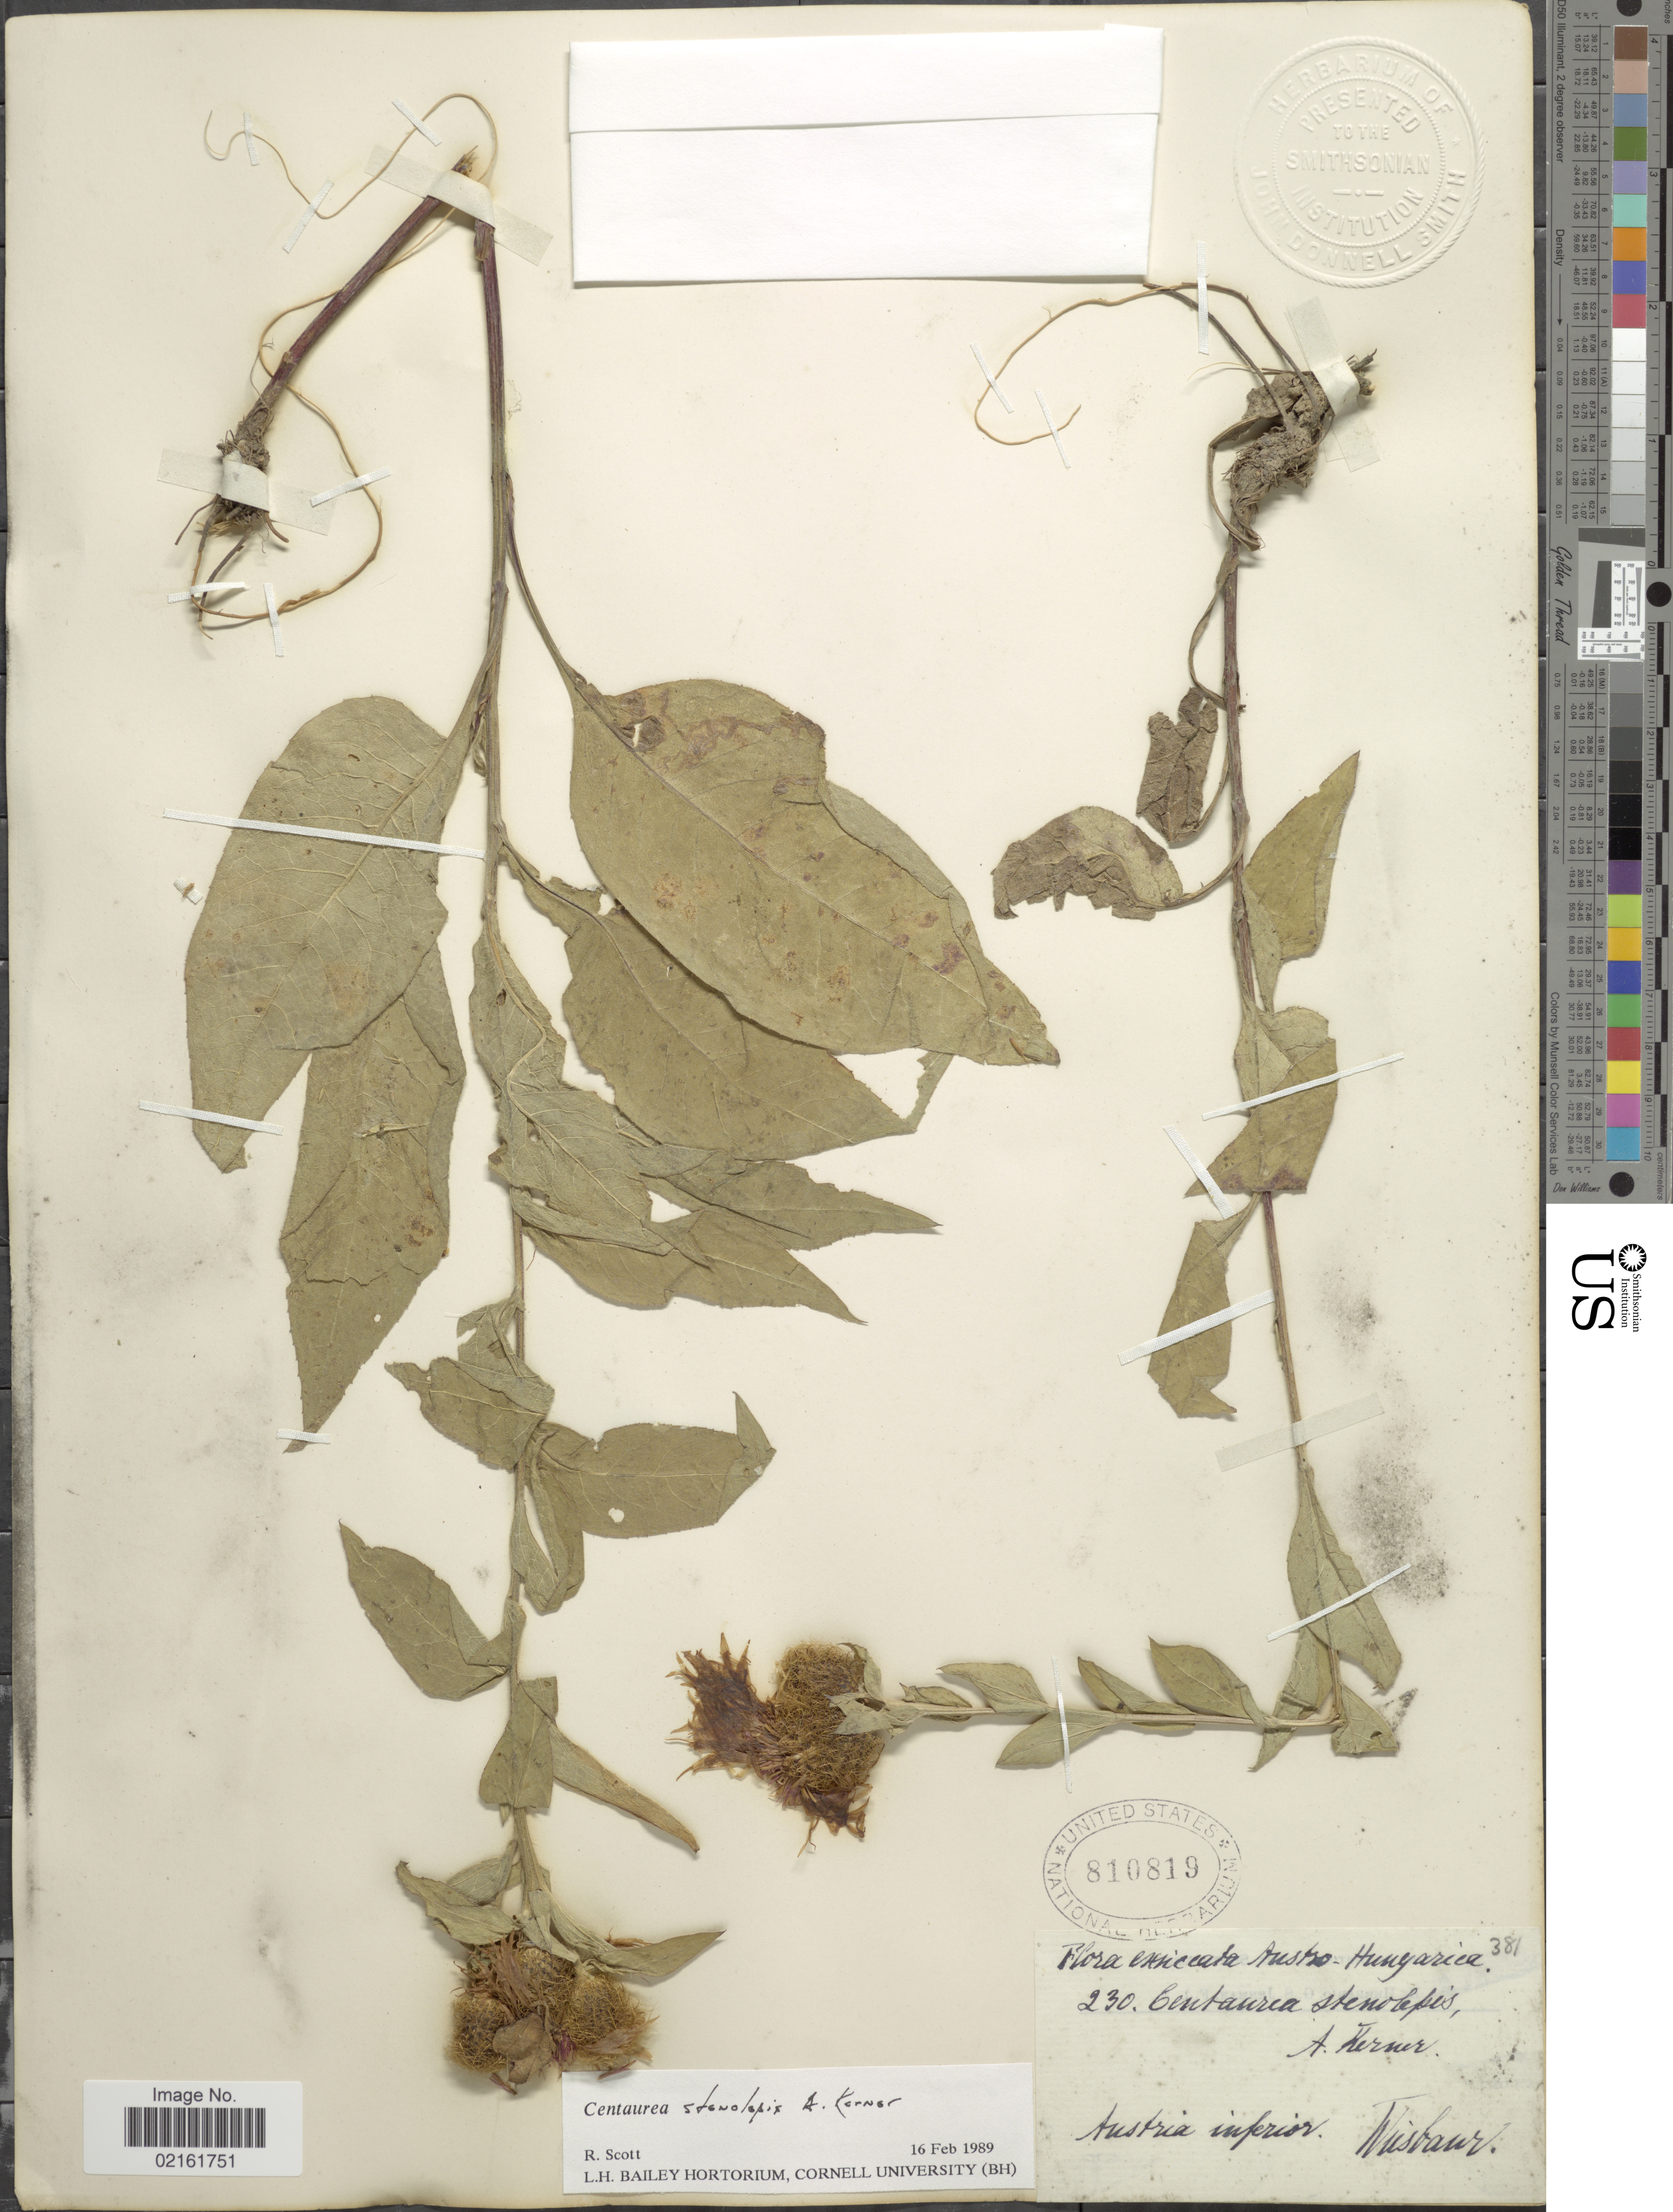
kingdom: Plantae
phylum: Tracheophyta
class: Magnoliopsida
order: Asterales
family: Asteraceae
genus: Centaurea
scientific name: Centaurea stenolepis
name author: A. Kern.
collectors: J. Wiesbaur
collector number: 230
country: Austria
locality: Austro-Hungarica. Austria inferior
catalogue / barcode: US 810819